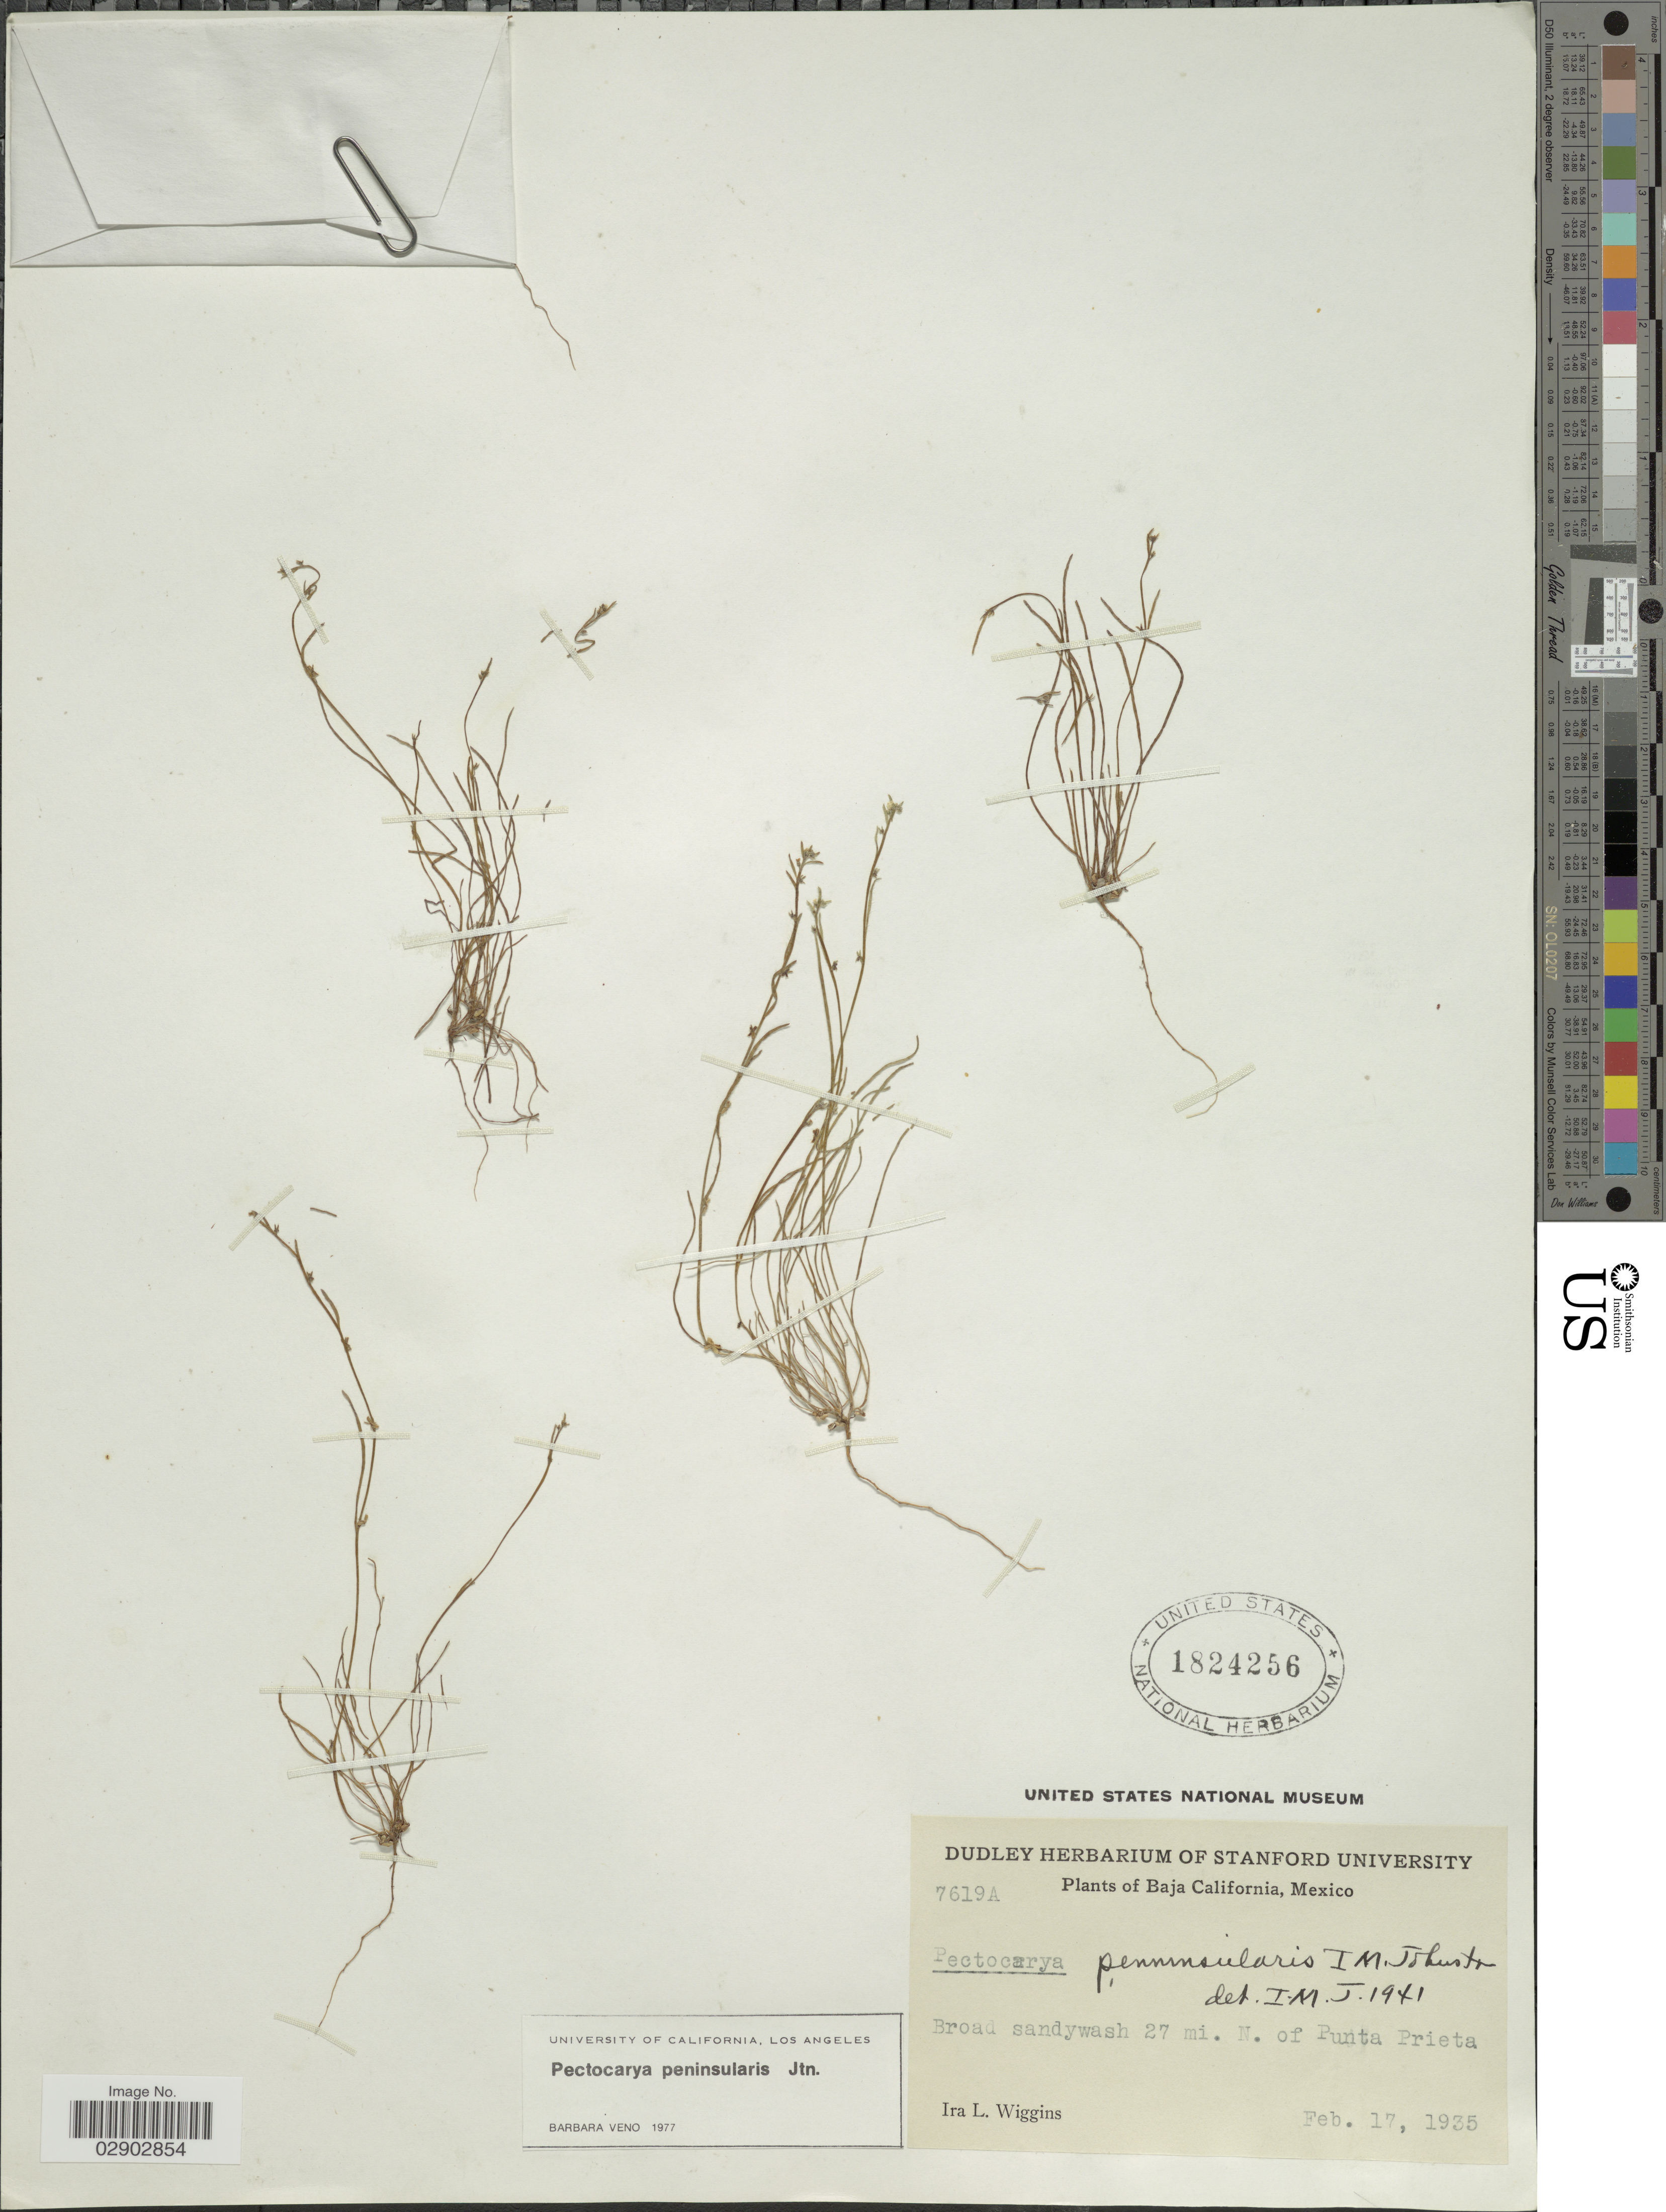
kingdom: Plantae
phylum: Tracheophyta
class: Magnoliopsida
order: Boraginales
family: Boraginaceae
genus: Pectocarya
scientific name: Pectocarya peninsularis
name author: I.M. Johnst.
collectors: I. L. Wiggins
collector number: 7619A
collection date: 1935-02-17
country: Mexico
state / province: Baja California Norte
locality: Broad sandywash 27 mi. N. of Punta Prieta.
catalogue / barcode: US 1824256